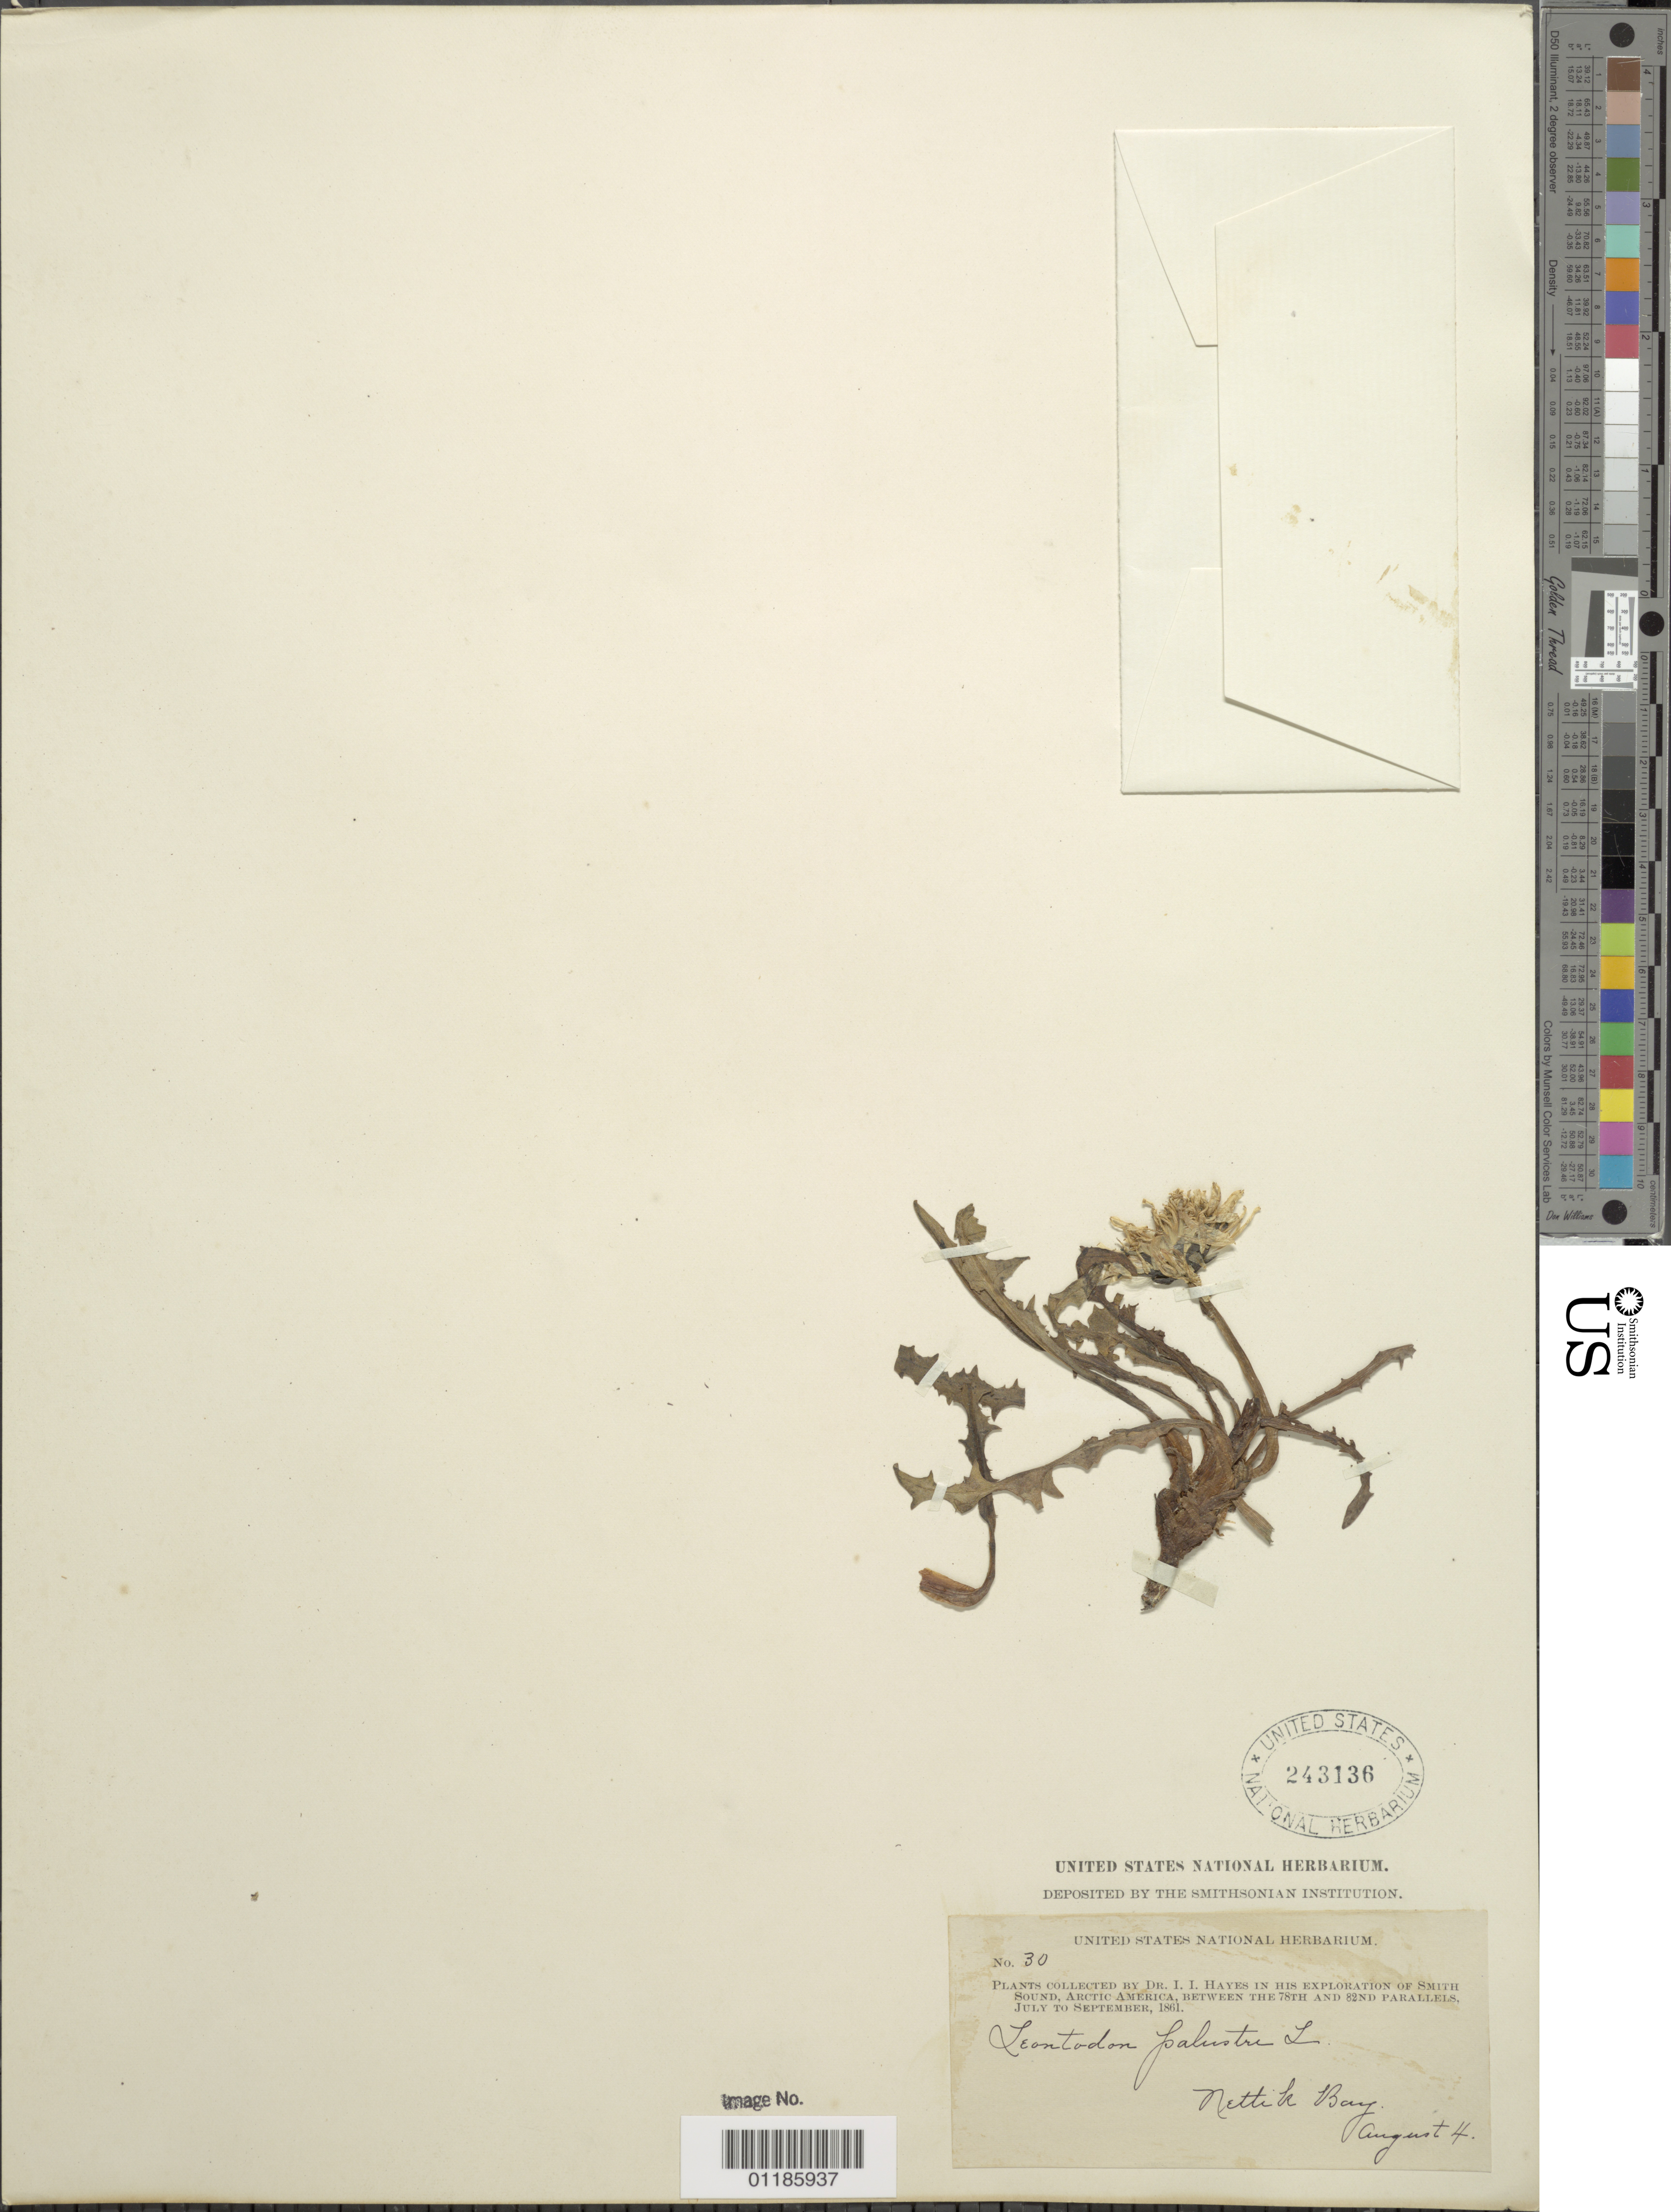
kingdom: Plantae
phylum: Tracheophyta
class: Magnoliopsida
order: Asterales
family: Asteraceae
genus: Taraxacum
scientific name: Taraxacum palustre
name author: (Lyons) Symons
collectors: I. I. Hayes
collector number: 30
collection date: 1861-08-04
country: Canada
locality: Netlik Bay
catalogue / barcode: US 243136